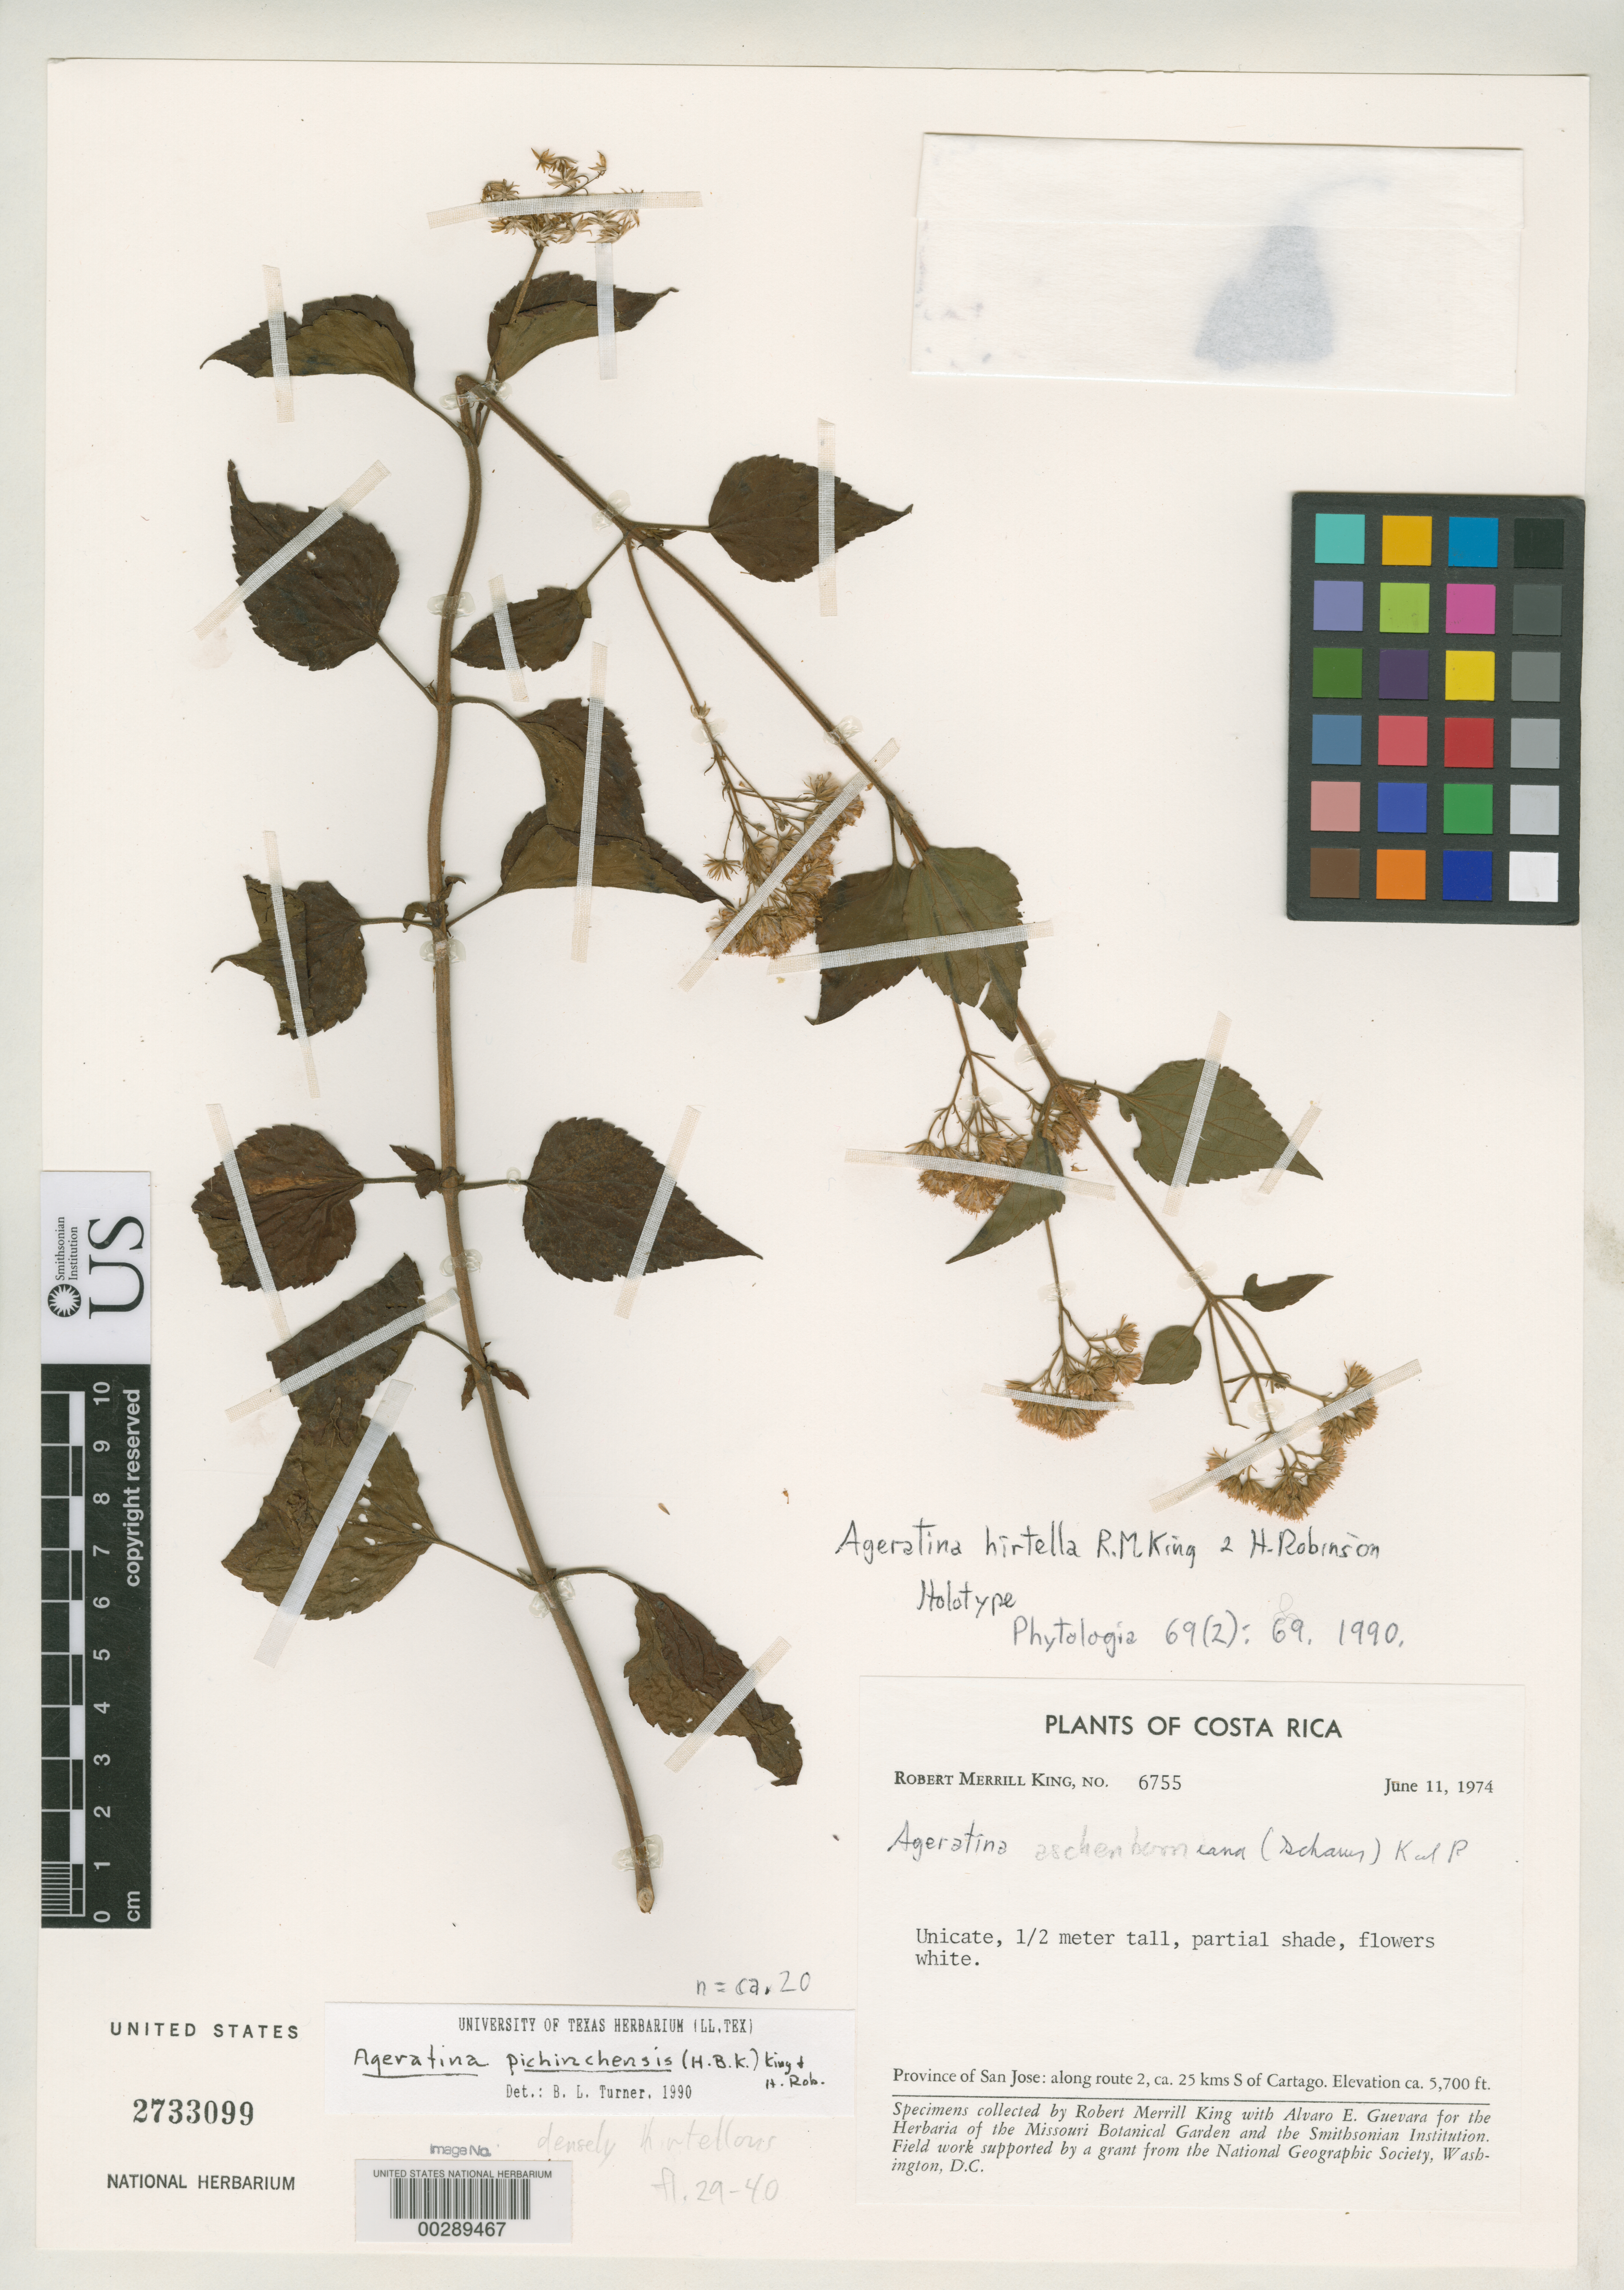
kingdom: Plantae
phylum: Tracheophyta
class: Magnoliopsida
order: Asterales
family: Asteraceae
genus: Ageratina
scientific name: Ageratina hirtella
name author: R.M. King & H. Rob.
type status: Holotype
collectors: R. M. King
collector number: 6755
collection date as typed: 11 Jun 1955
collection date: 1955-06-11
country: Costa Rica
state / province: San José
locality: Along Route 2, ca. 25 km S of Cartago.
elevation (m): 2286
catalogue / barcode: US 2733099